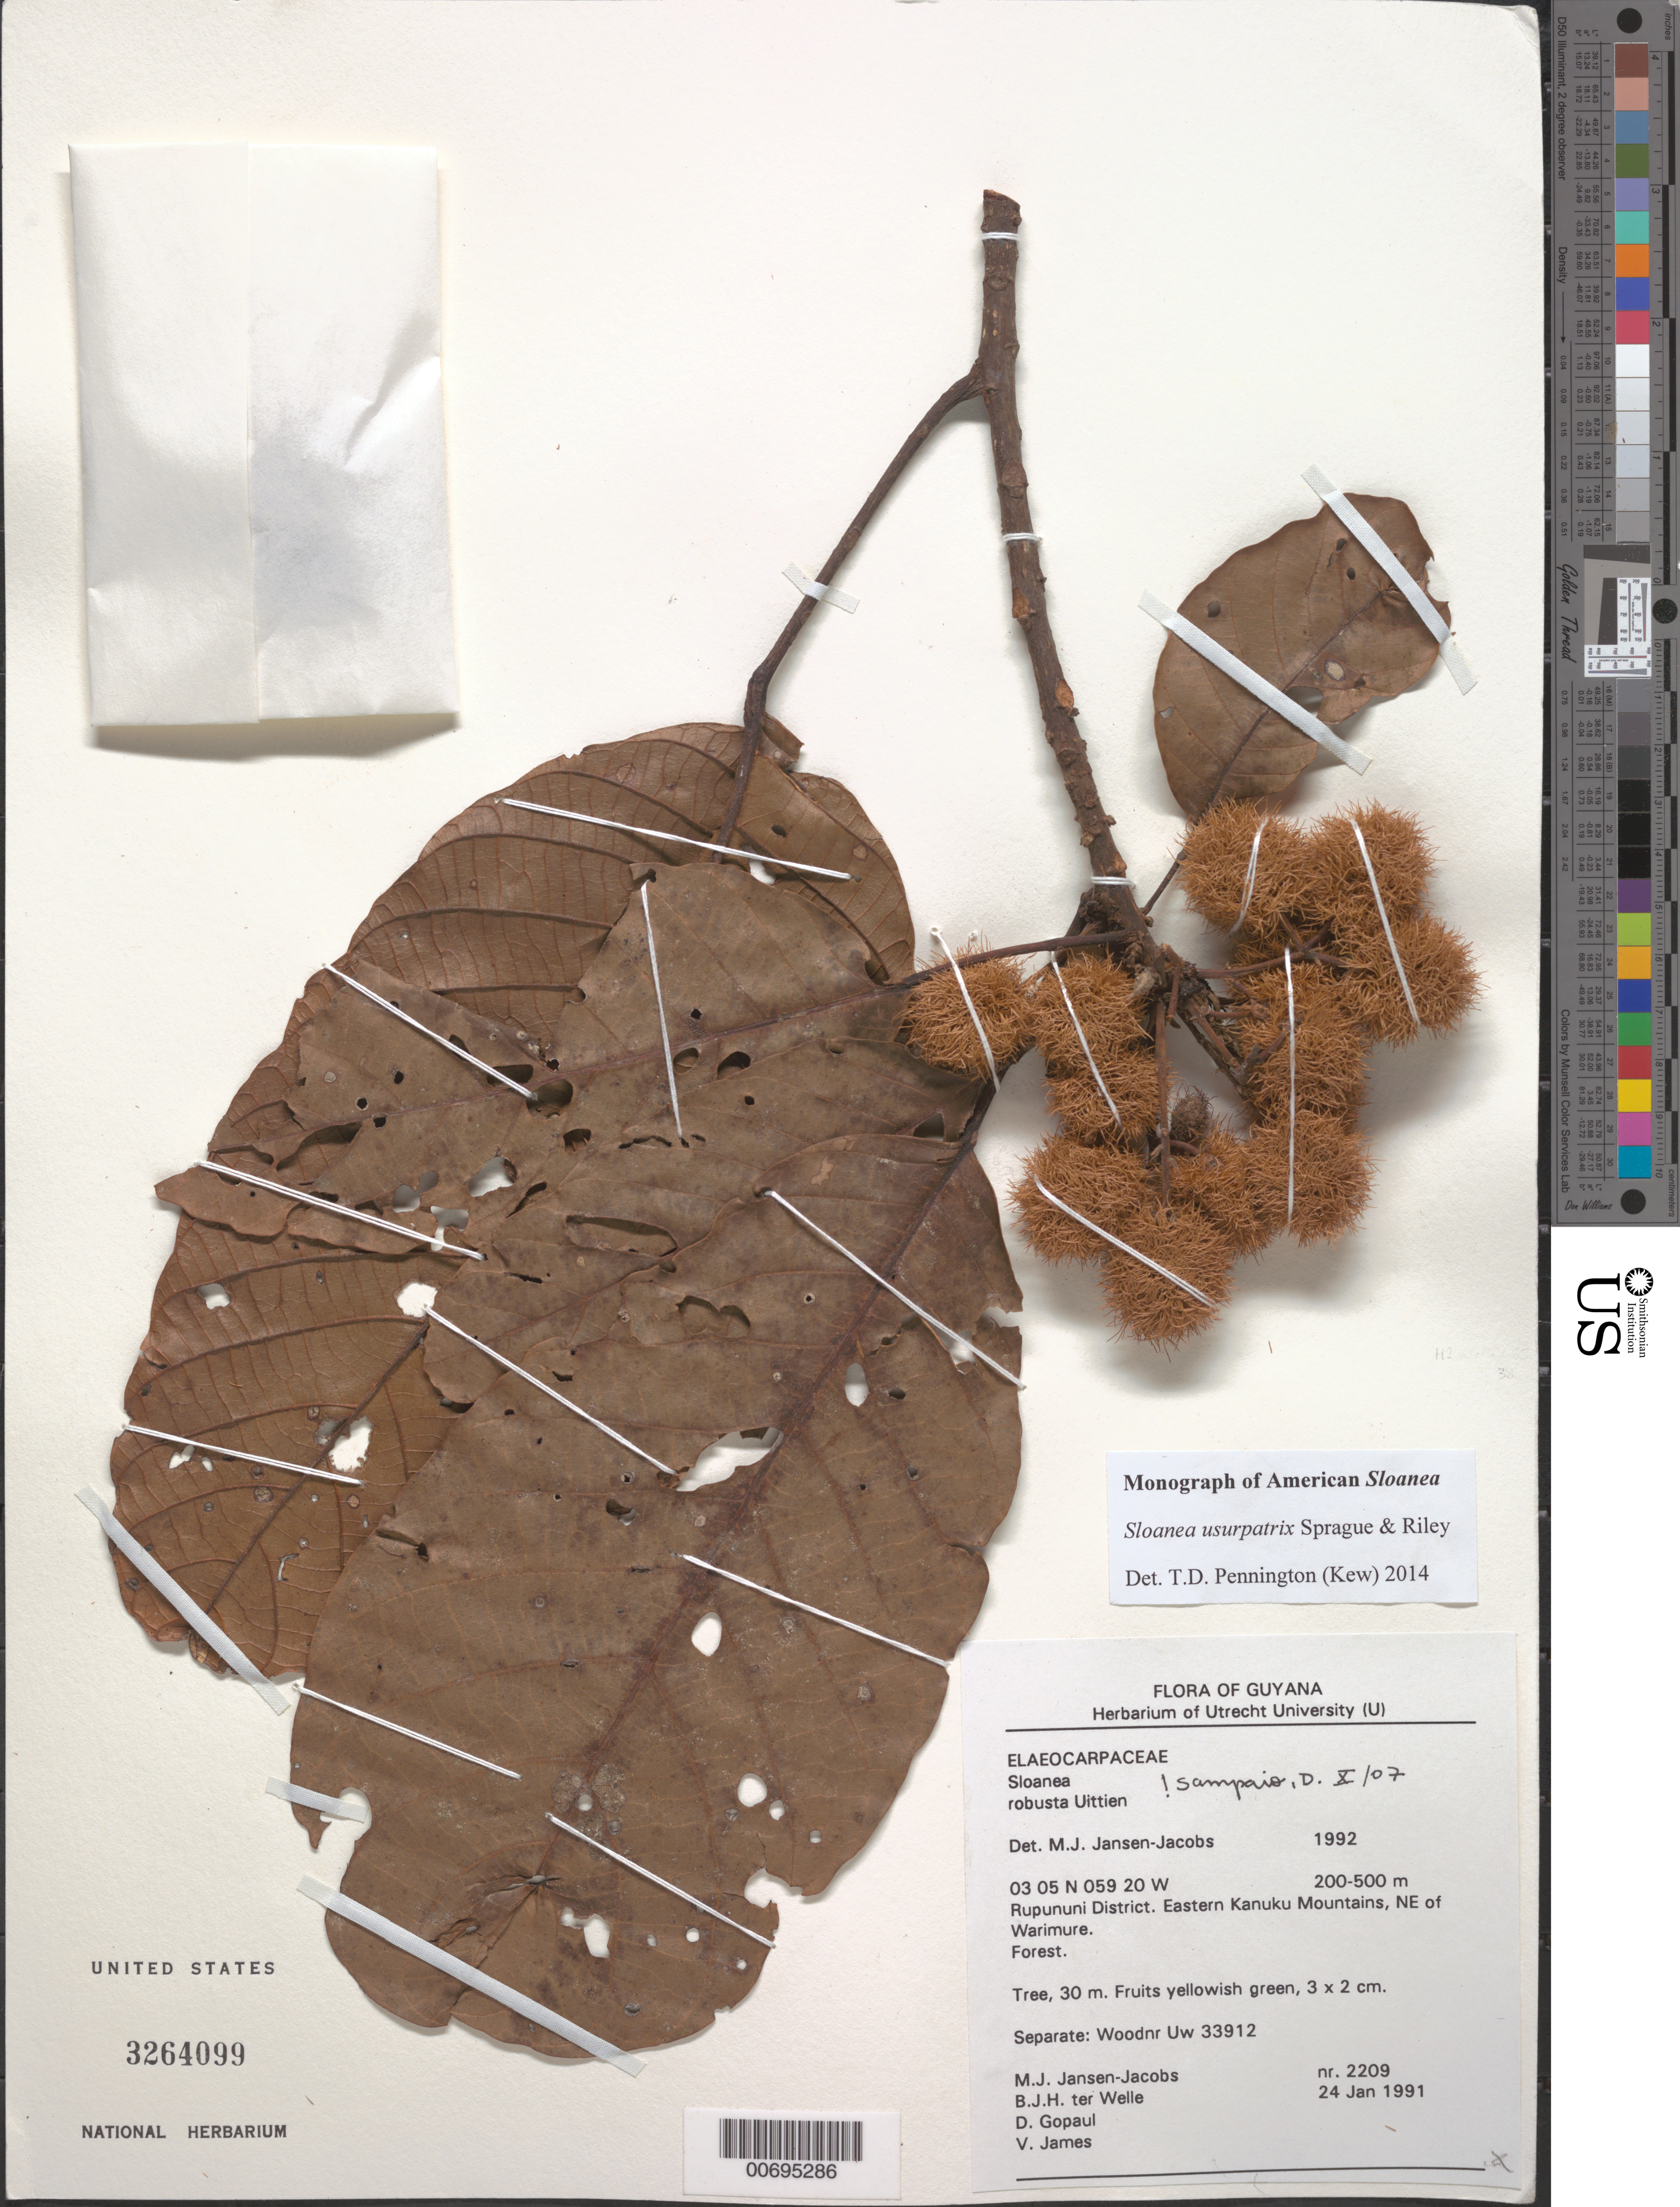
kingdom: Plantae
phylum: Tracheophyta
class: Magnoliopsida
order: Oxalidales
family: Elaeocarpaceae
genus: Sloanea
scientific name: Sloanea usurpatrix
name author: Sprague & L. Riley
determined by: Pennington, T. D., (K)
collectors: M. J. Jansen-Jacobs, B. Welle, D. Gopaul & V. James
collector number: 2209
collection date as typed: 24-Jan-91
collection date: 1991-01-24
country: Guyana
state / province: U. Takutu-U. Essequibo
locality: Warimure, NE of, eastern Kanuku Mts., Rupununi District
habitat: Forest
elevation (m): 200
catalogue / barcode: US 3264099